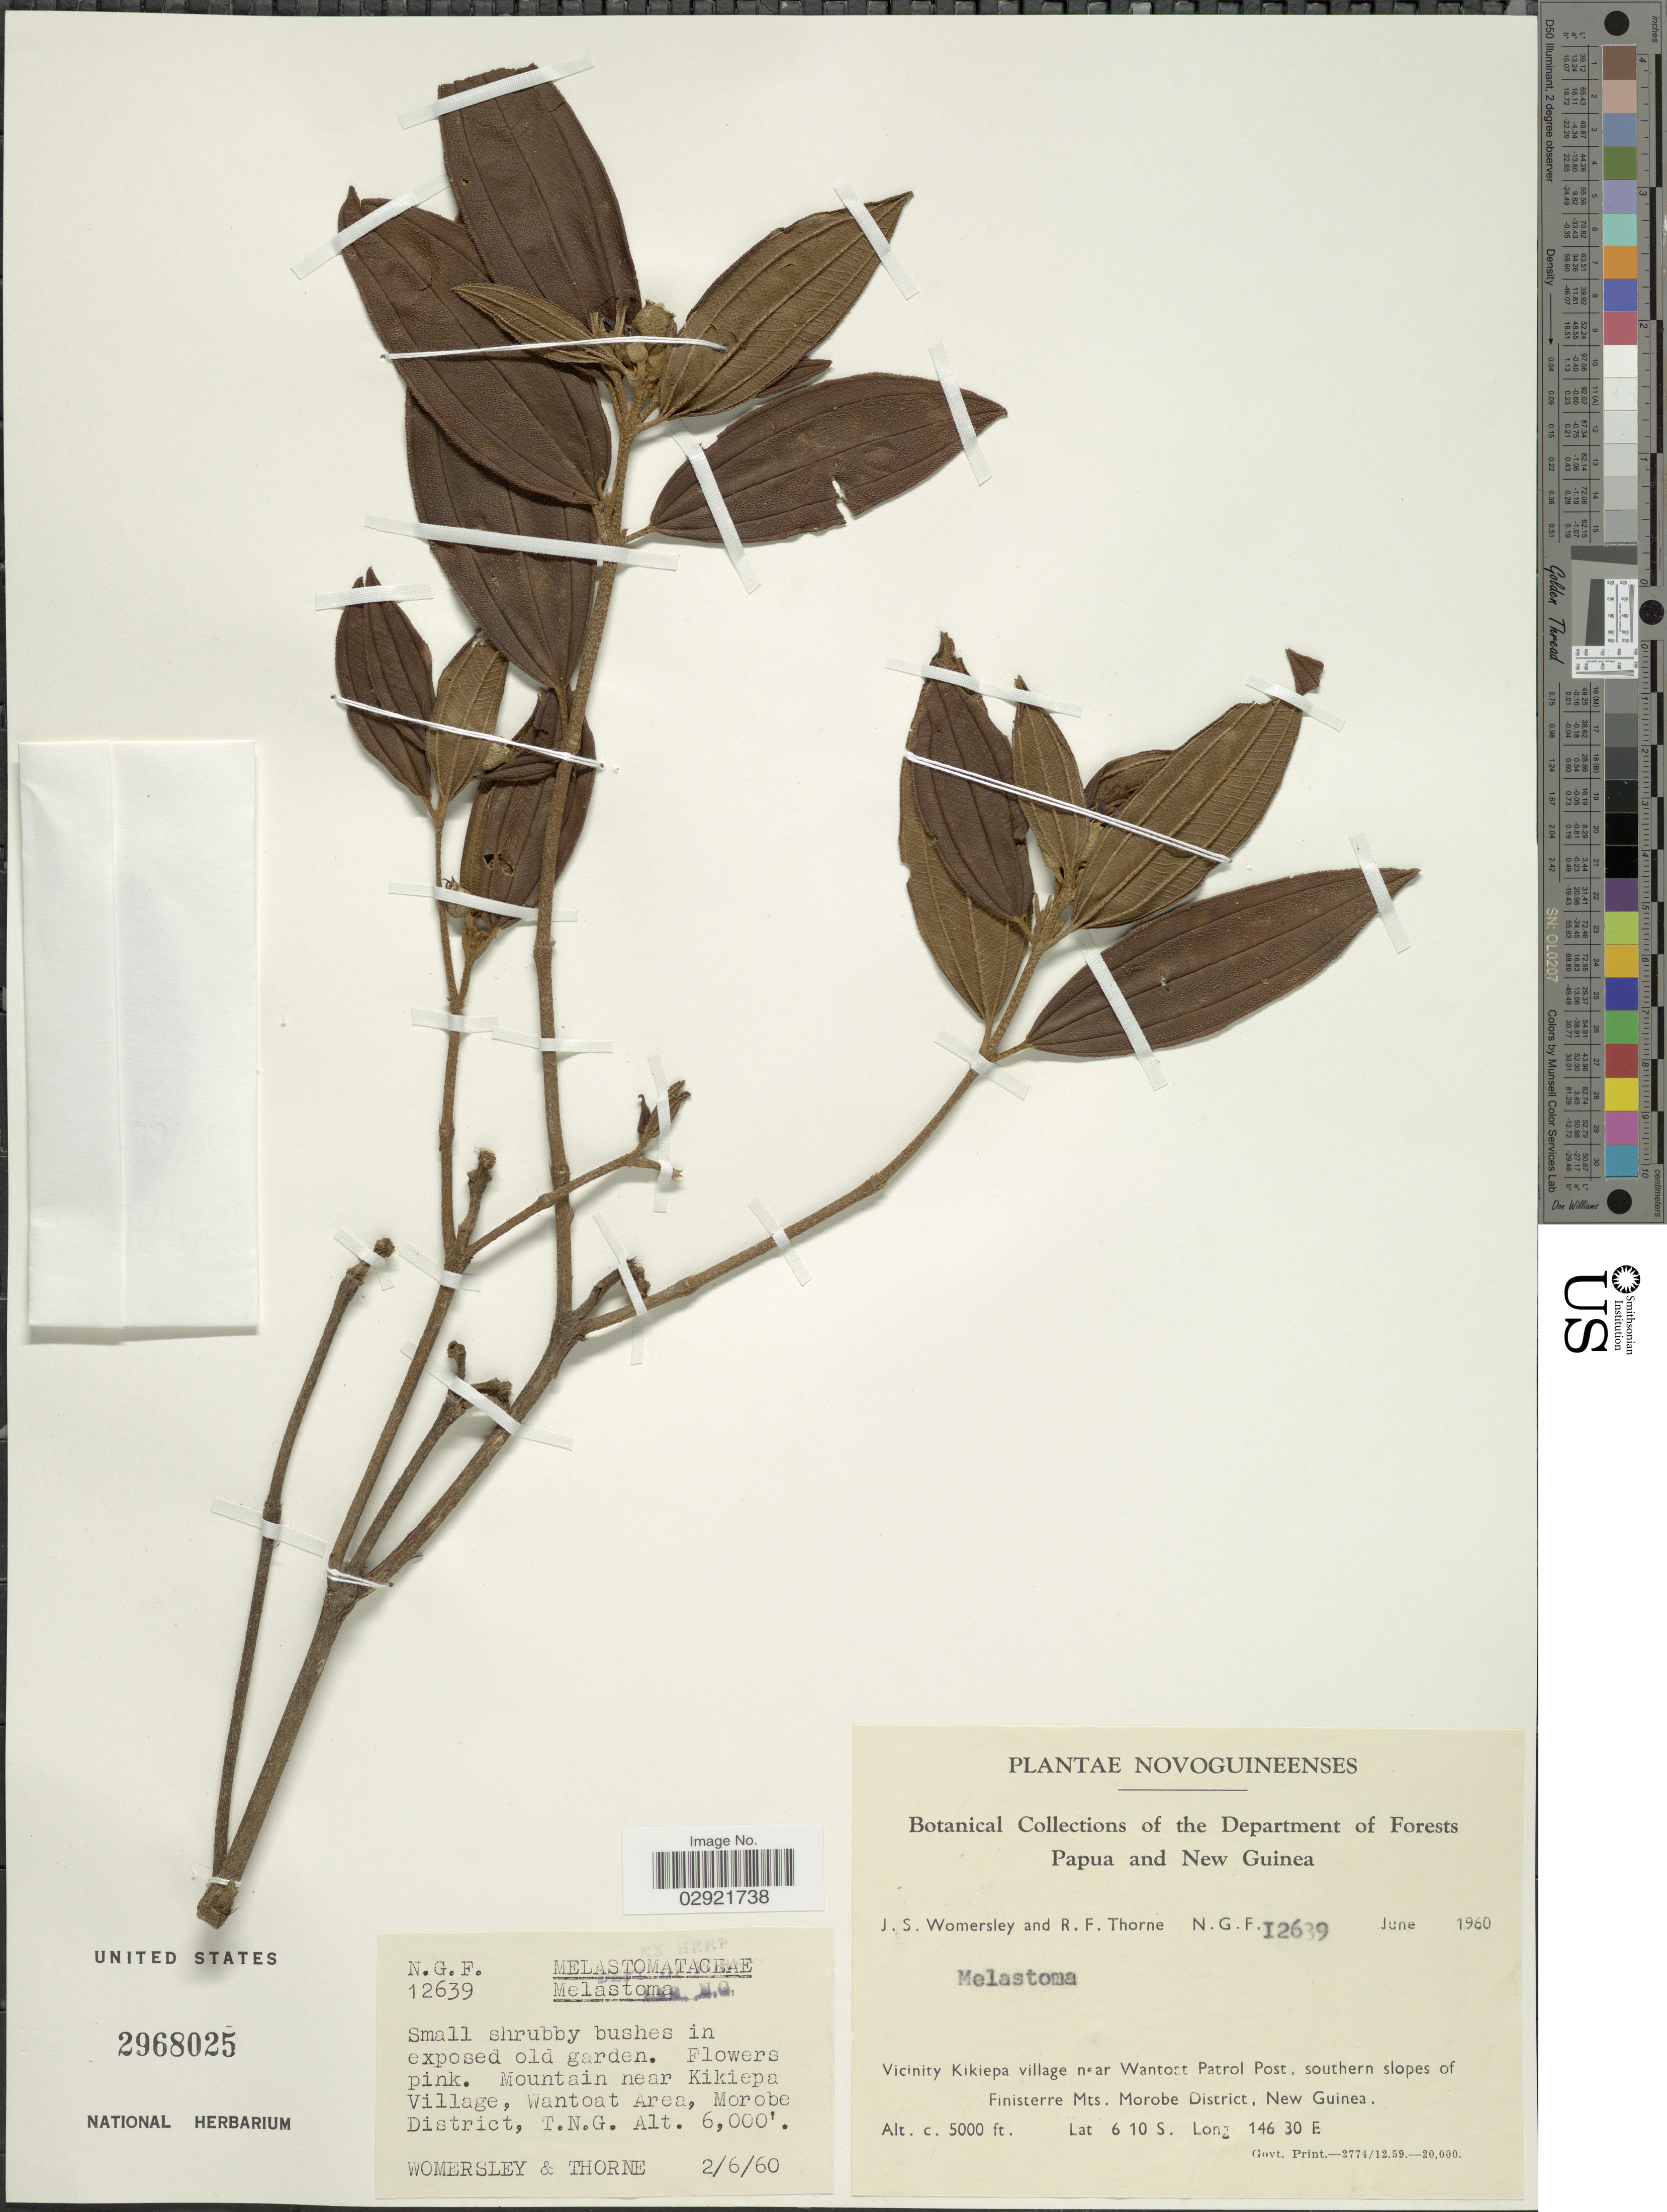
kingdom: Plantae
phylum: Tracheophyta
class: Magnoliopsida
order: Myrtales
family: Melastomataceae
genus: Melastoma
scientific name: Melastoma sp.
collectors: J. S. Womersley & R. Thorne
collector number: NGF12639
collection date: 1960-06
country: Papua New Guinea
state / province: Morobe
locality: Vicinity Kikiepa village near Wantoat Patrol Post, southern slopes of Finisterre Mts. Morobe District, New Guinea.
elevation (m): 1524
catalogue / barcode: US 2968025